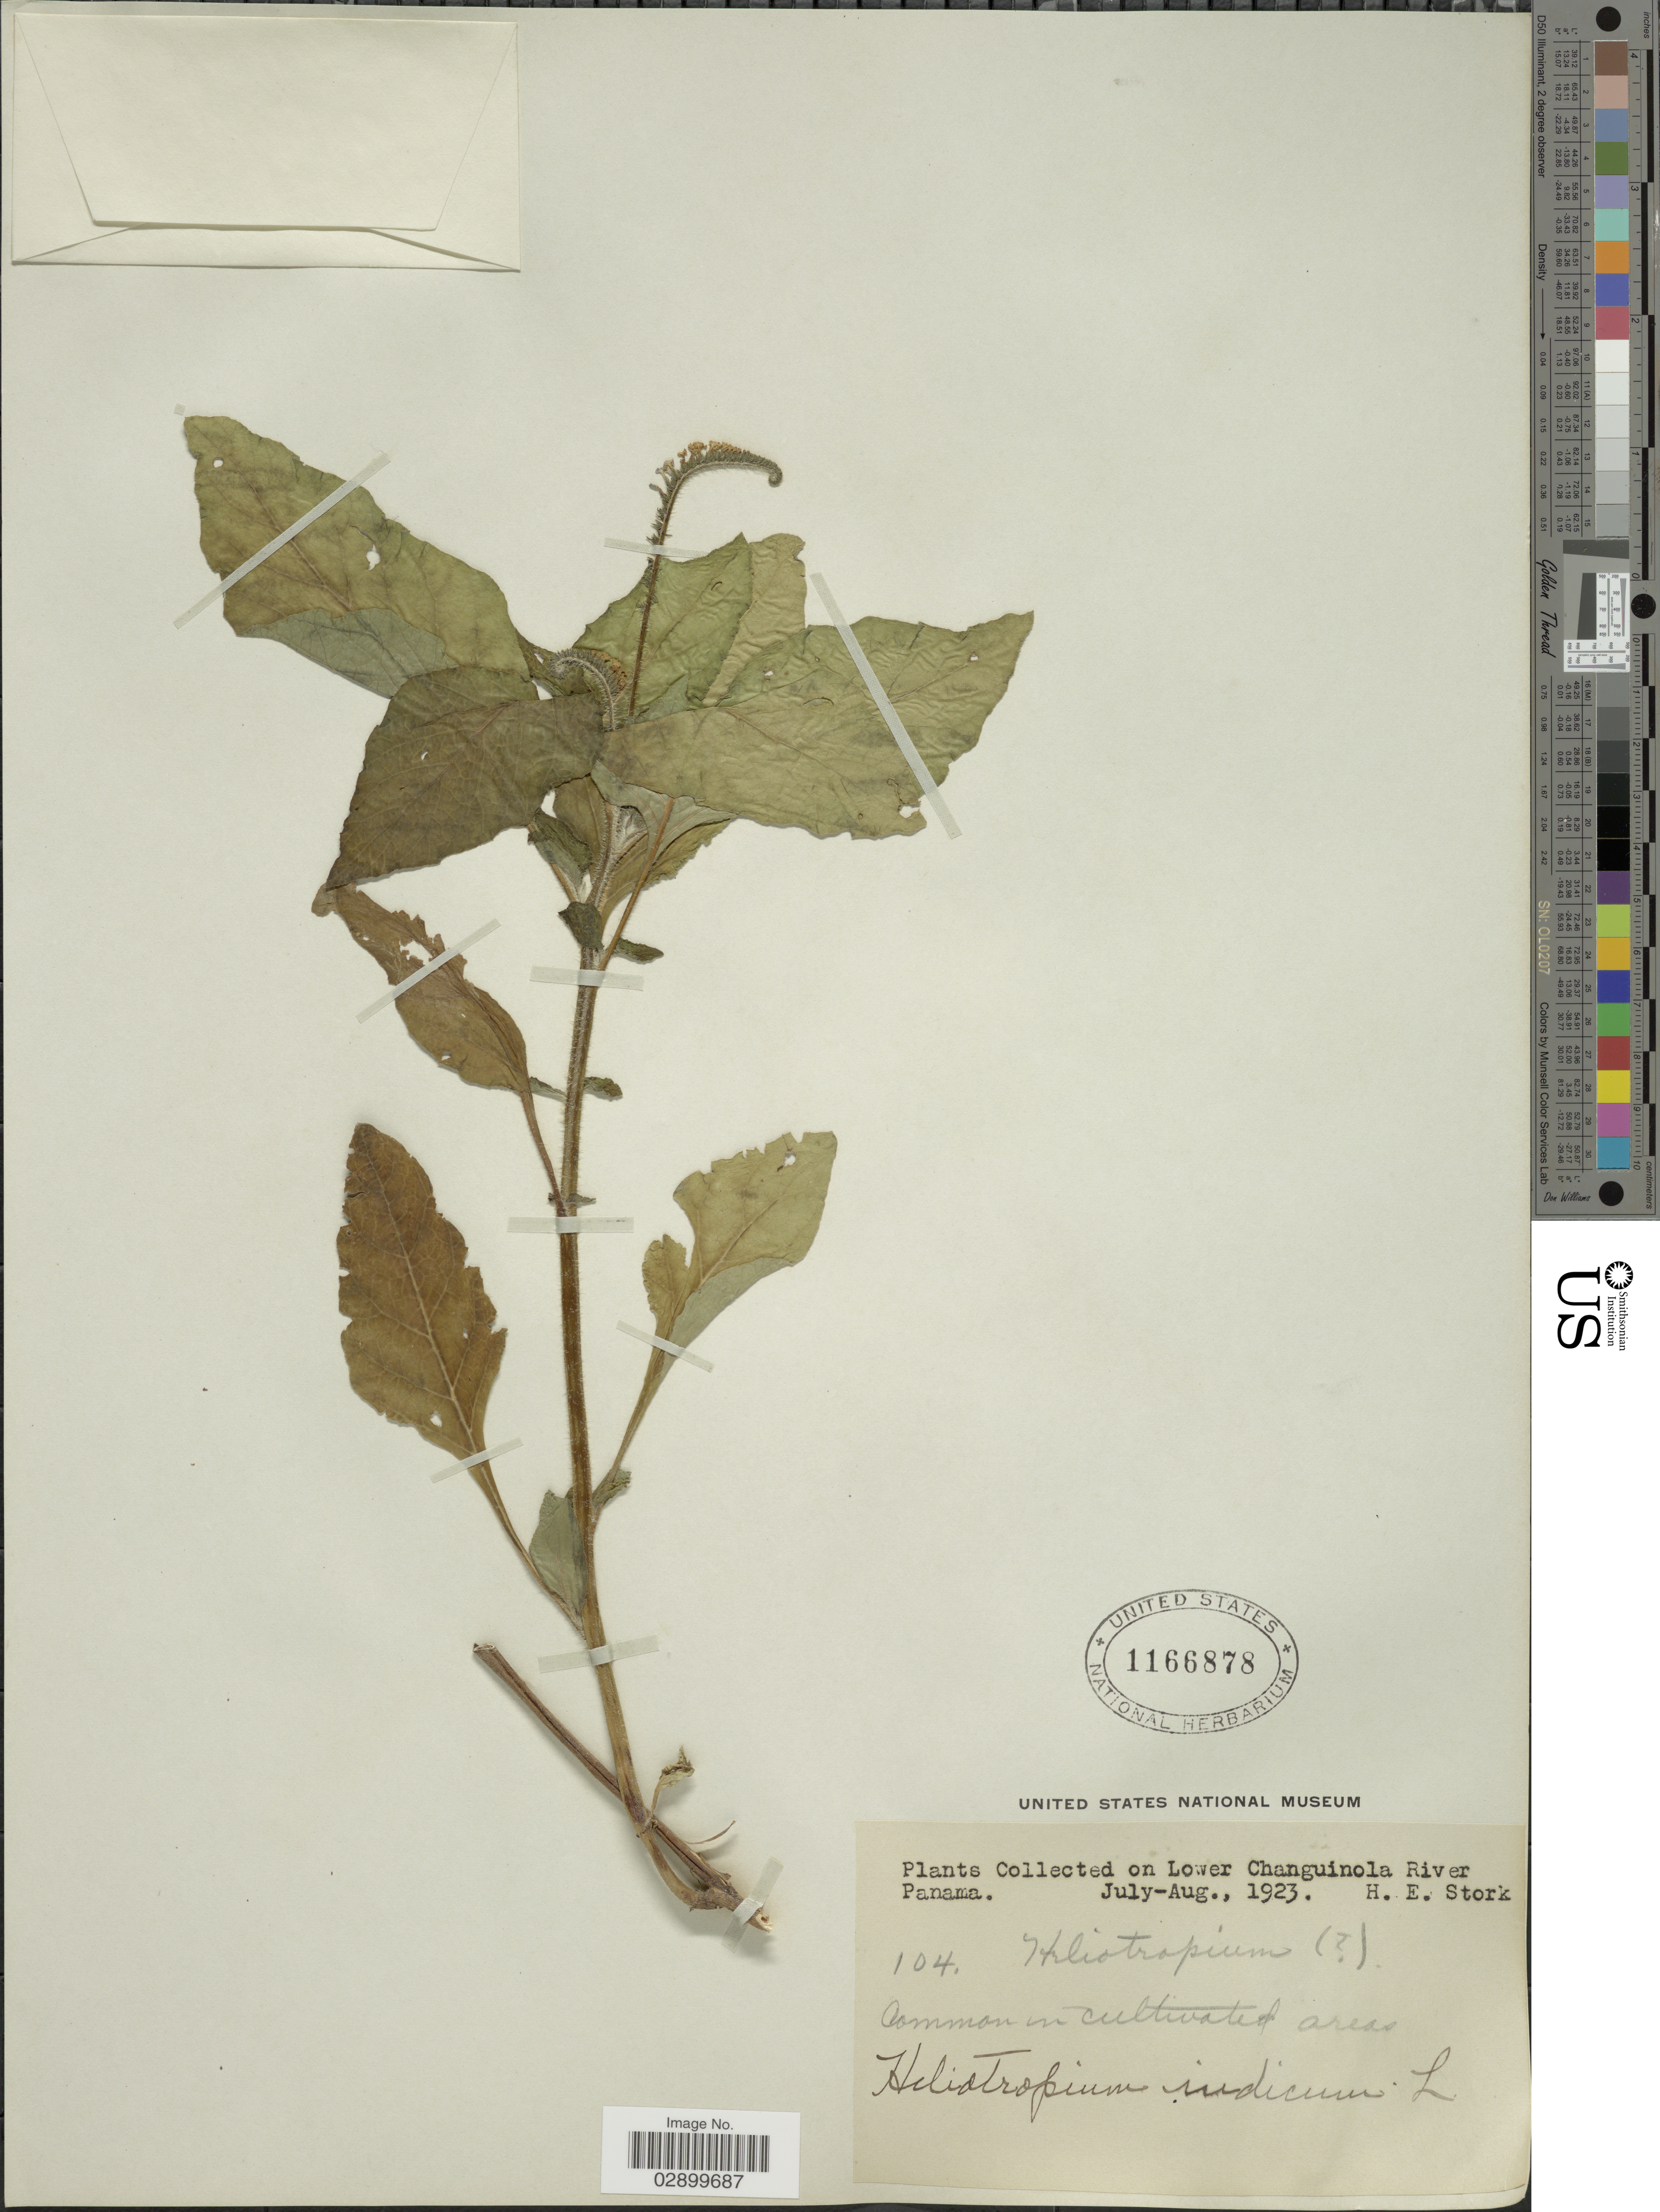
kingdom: Plantae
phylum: Tracheophyta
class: Magnoliopsida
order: Boraginales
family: Heliotropiaceae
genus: Heliotropium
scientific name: Heliotropium indicum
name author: L.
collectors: H. E. Stork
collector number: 104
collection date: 1923-07/1923-08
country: Panama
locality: On Lower Changuinola River.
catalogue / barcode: US 1166878